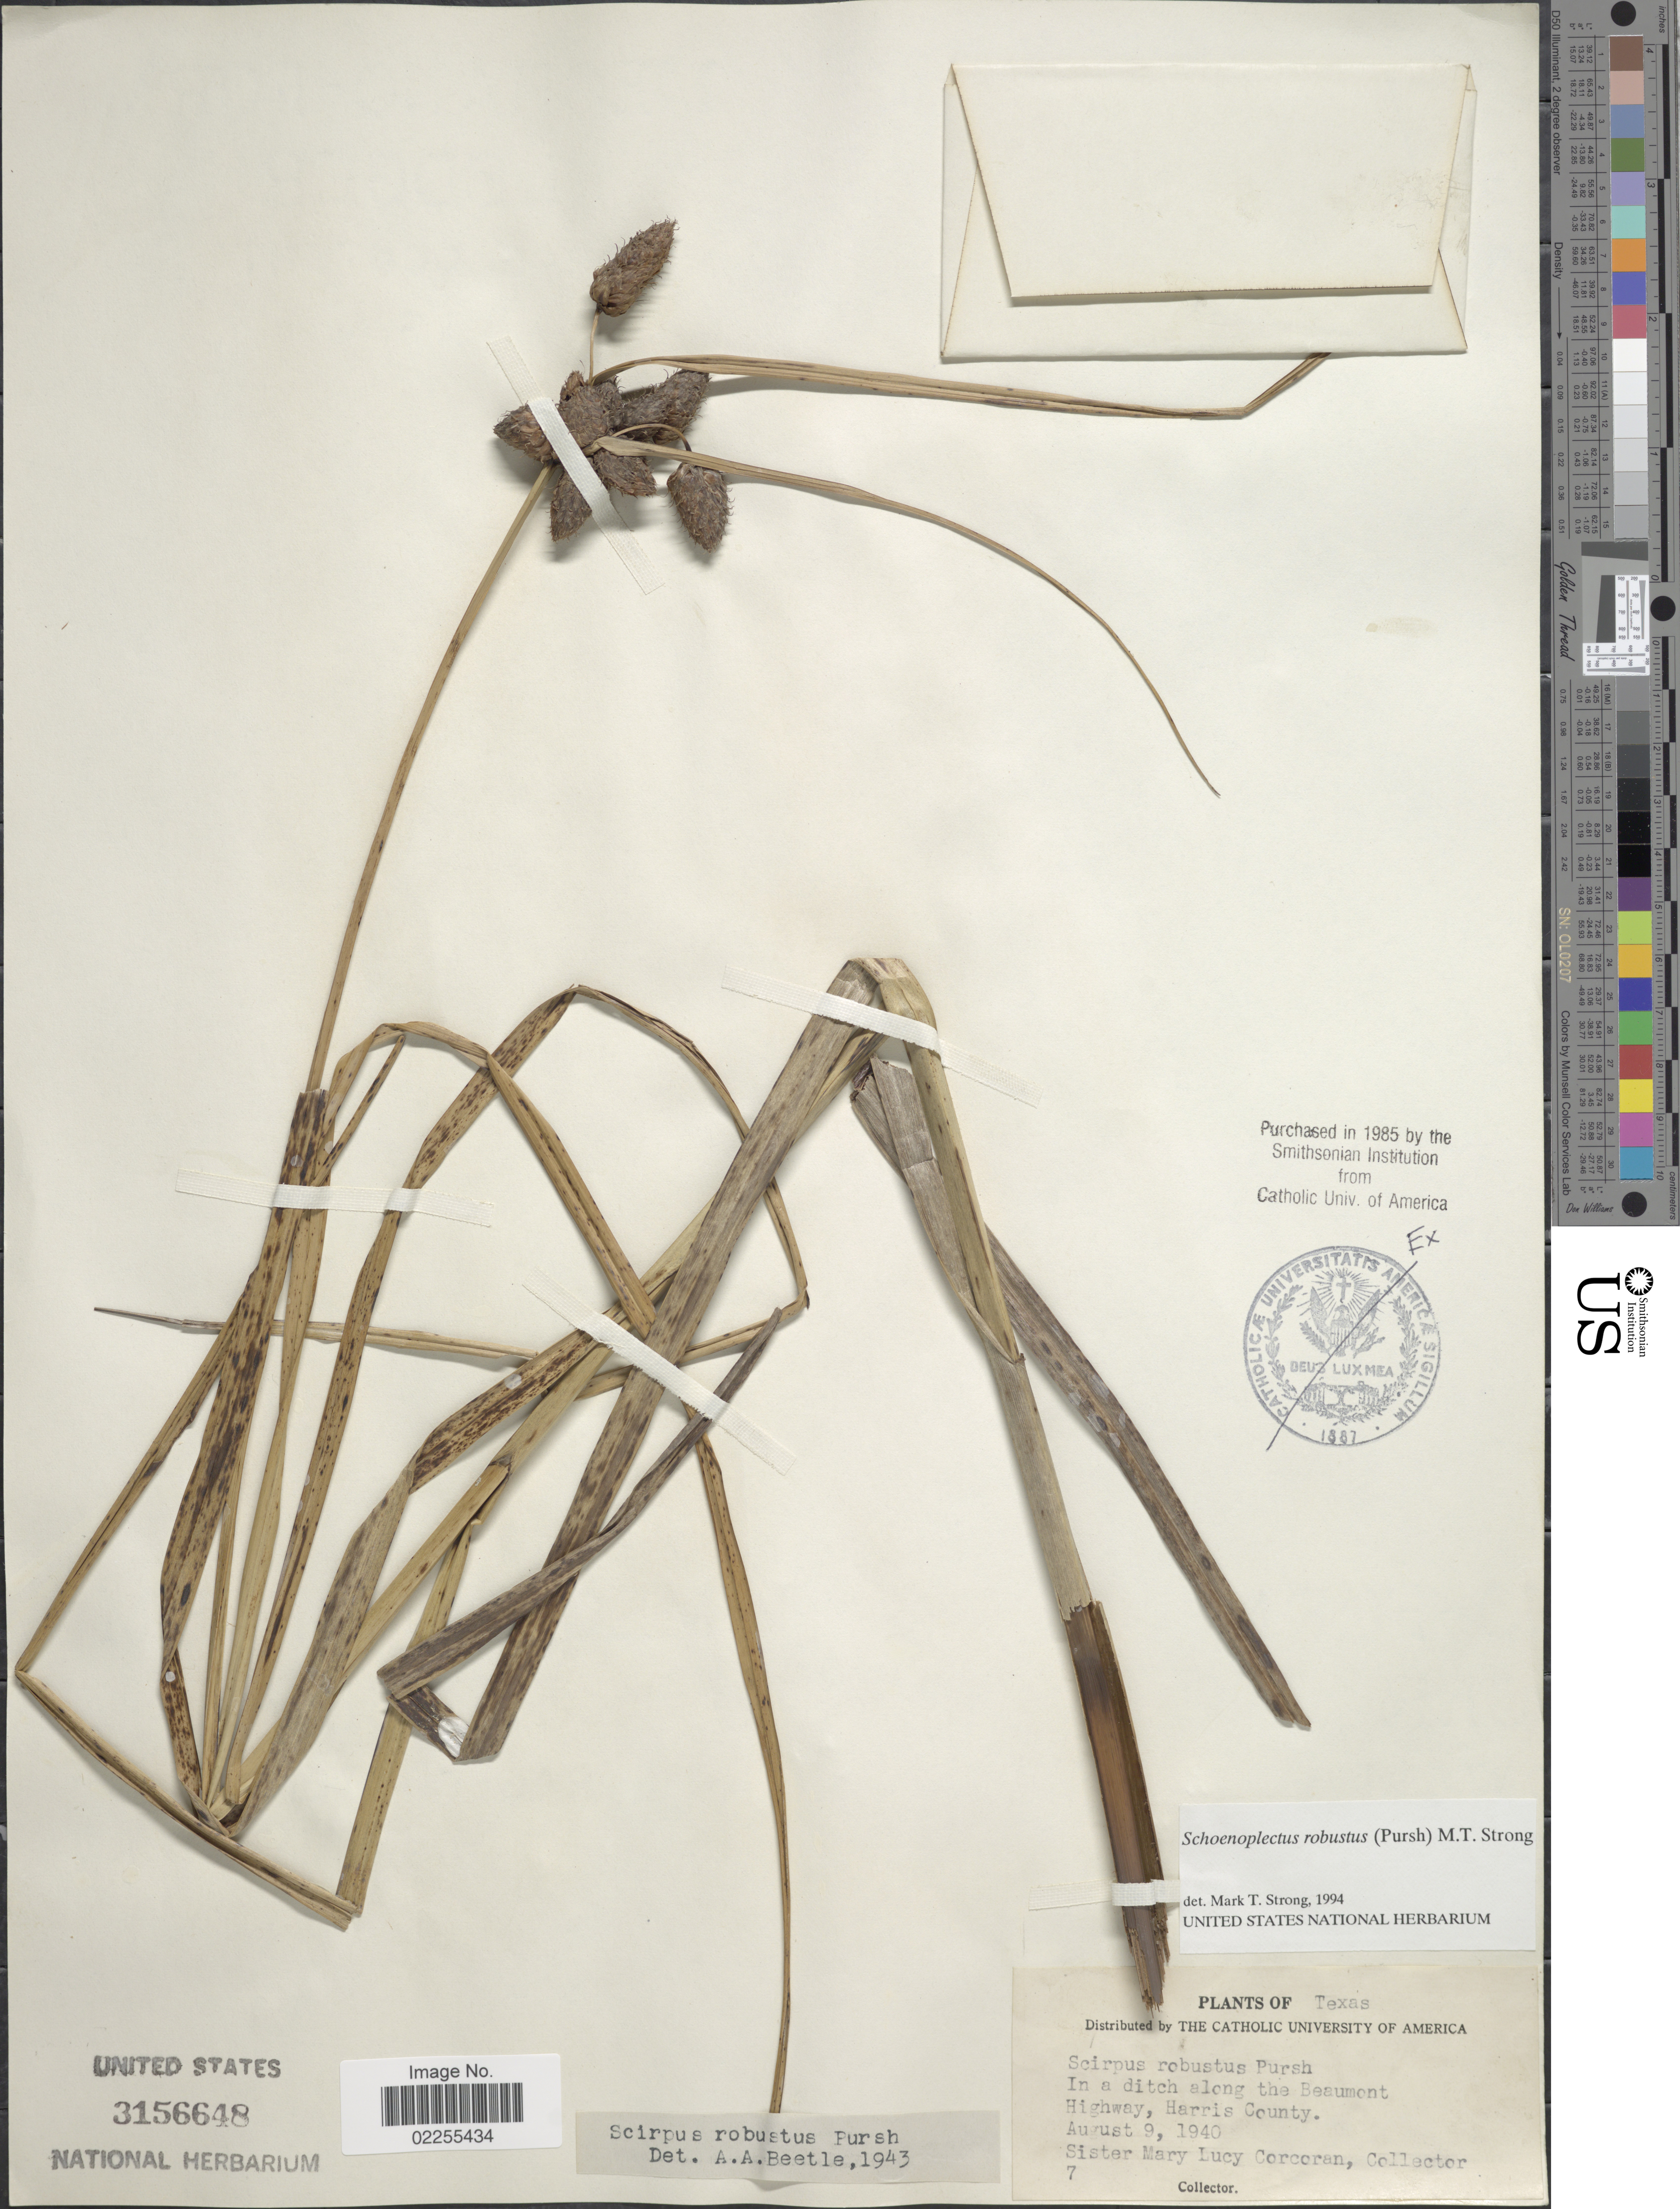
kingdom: Plantae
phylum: Tracheophyta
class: Liliopsida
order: Poales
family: Cyperaceae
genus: Bolboschoenus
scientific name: Bolboschoenus robustus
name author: (Pursh) Soják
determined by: Strong, M. T., (US), Smithsonian Institution - National Museum of Natural History (UNITED STATES)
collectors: M. Corcoran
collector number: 7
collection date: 1940-08-09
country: United States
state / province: Texas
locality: In a ditch along the Beaumont Highway, Harris County.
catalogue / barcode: US 3156648